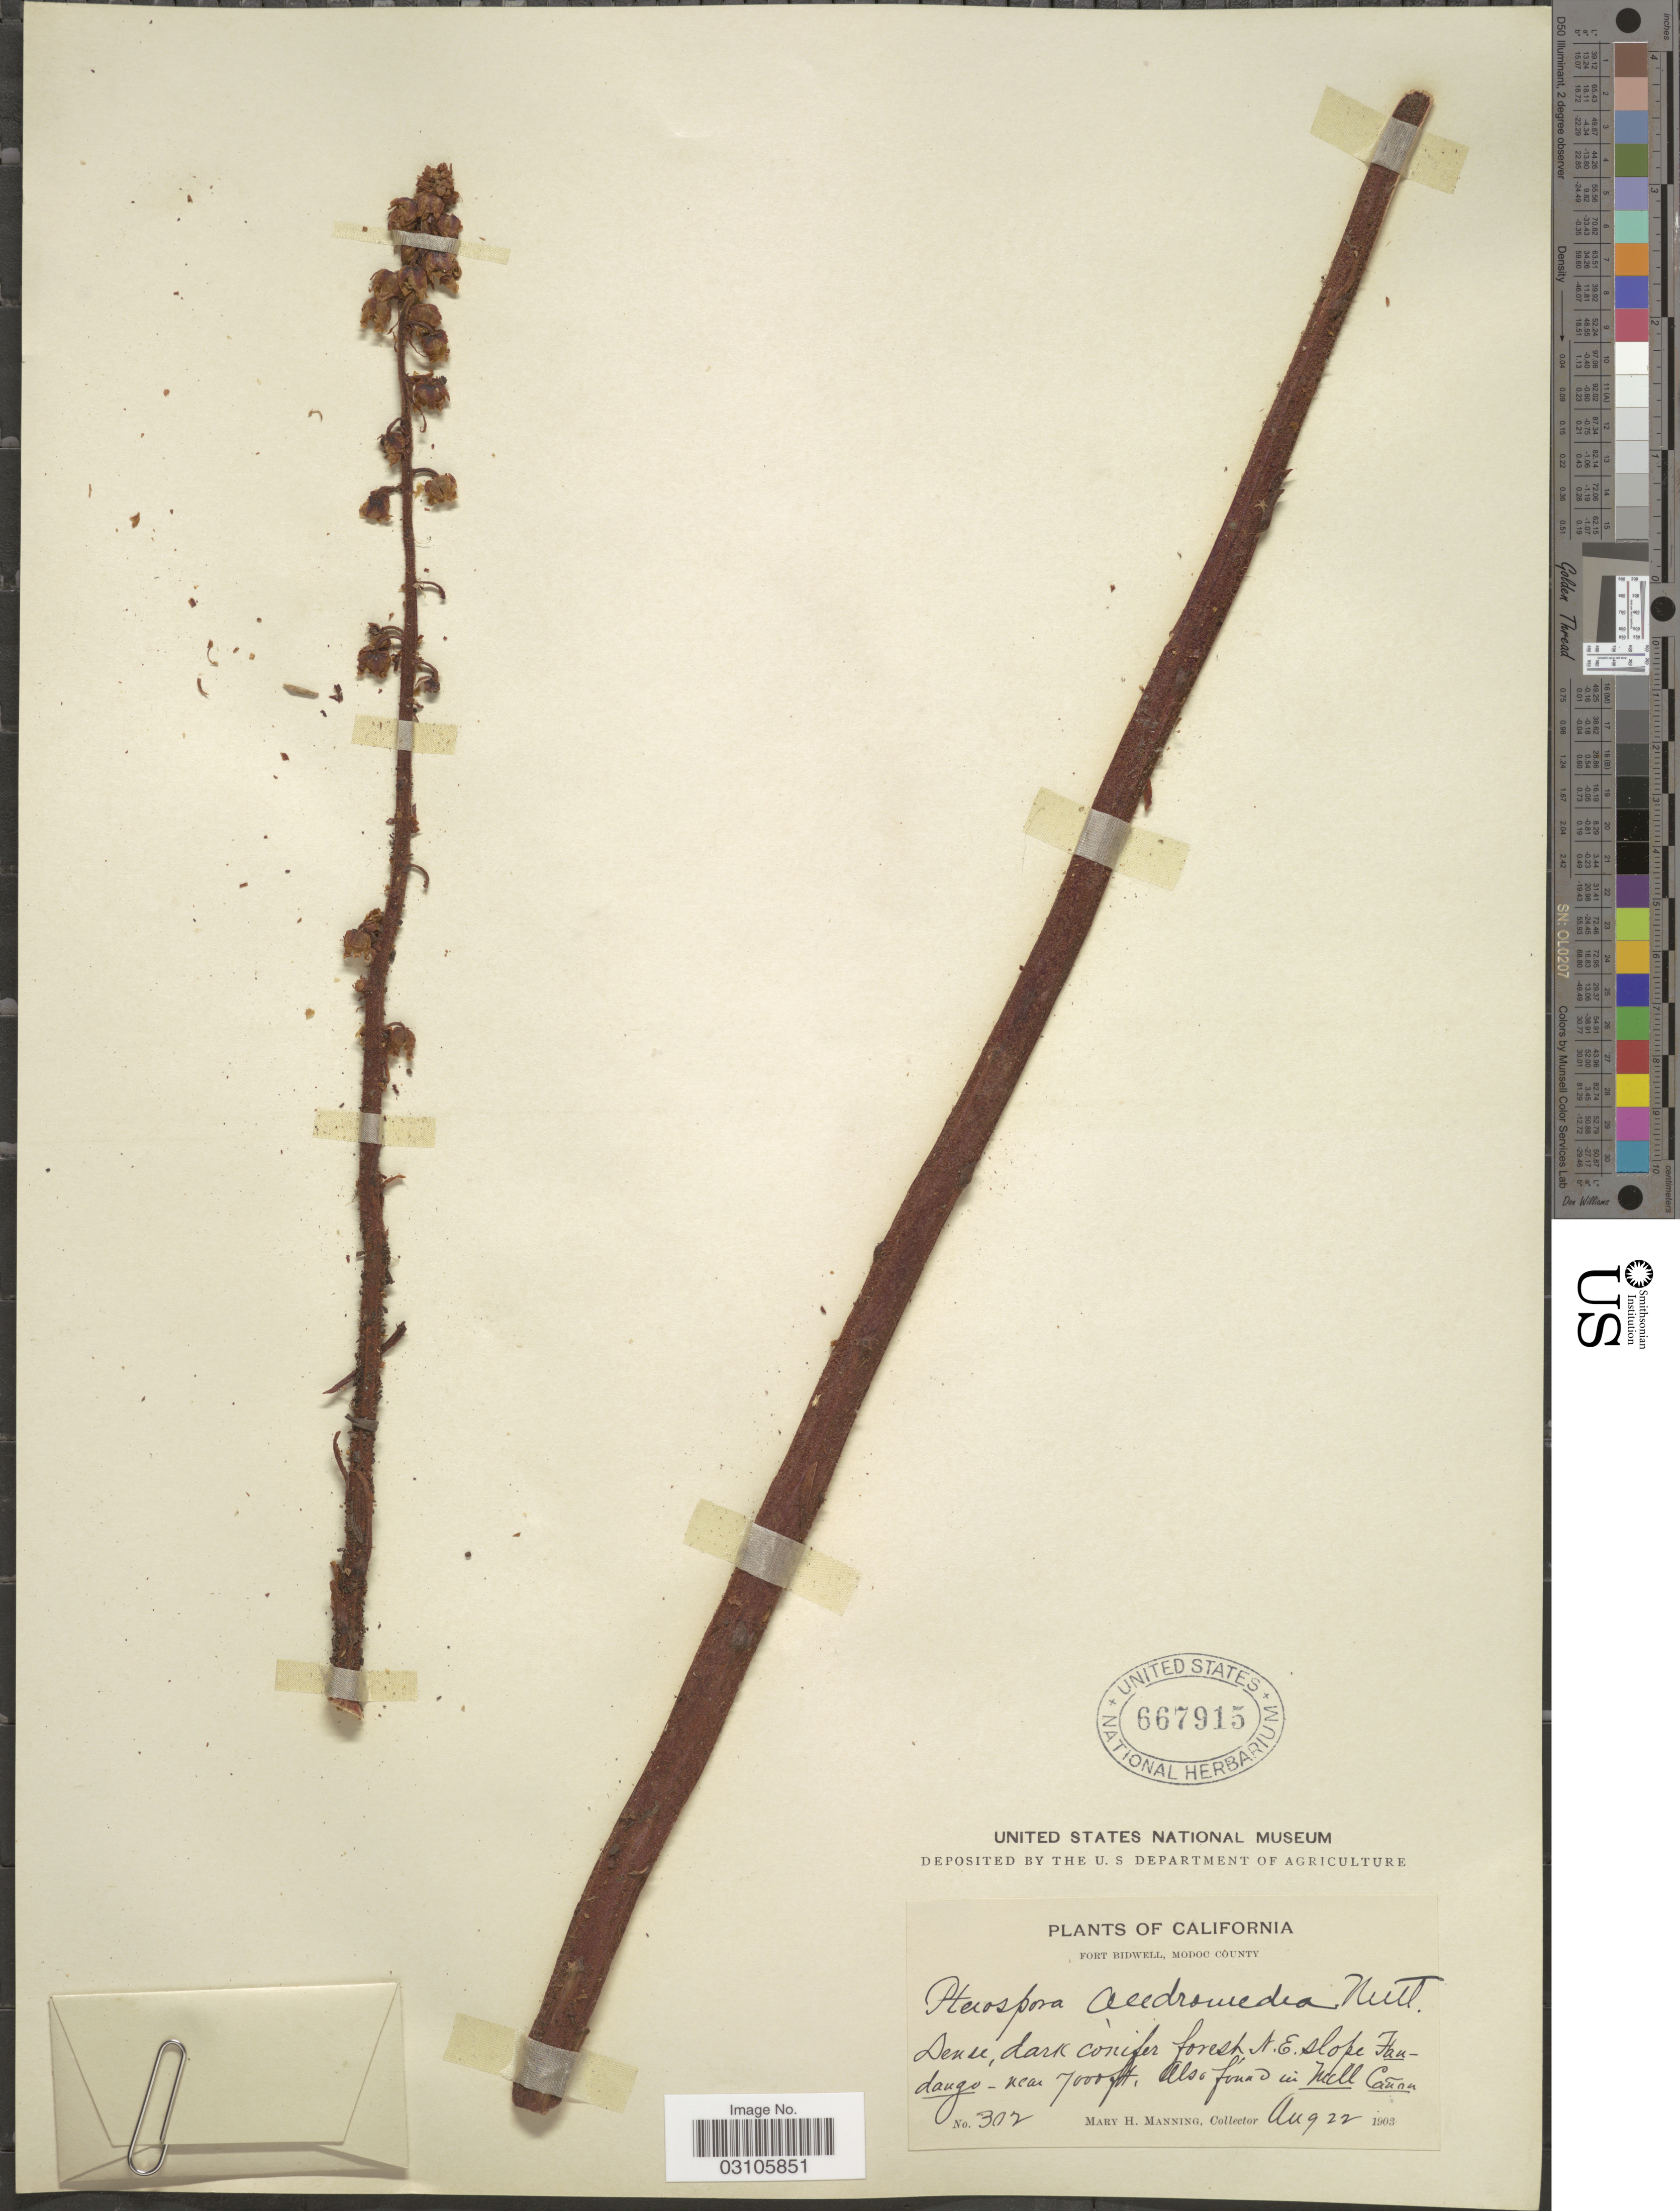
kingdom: Plantae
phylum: Tracheophyta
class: Magnoliopsida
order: Ericales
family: Ericaceae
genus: Pterospora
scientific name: Pterospora andromedea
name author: Nutt.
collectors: M. Manning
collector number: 302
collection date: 1903-08-22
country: United States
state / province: California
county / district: Modoc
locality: Fort Bidwell, Modoc County. N.E. slope Fandango.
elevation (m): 2134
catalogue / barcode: US 667915